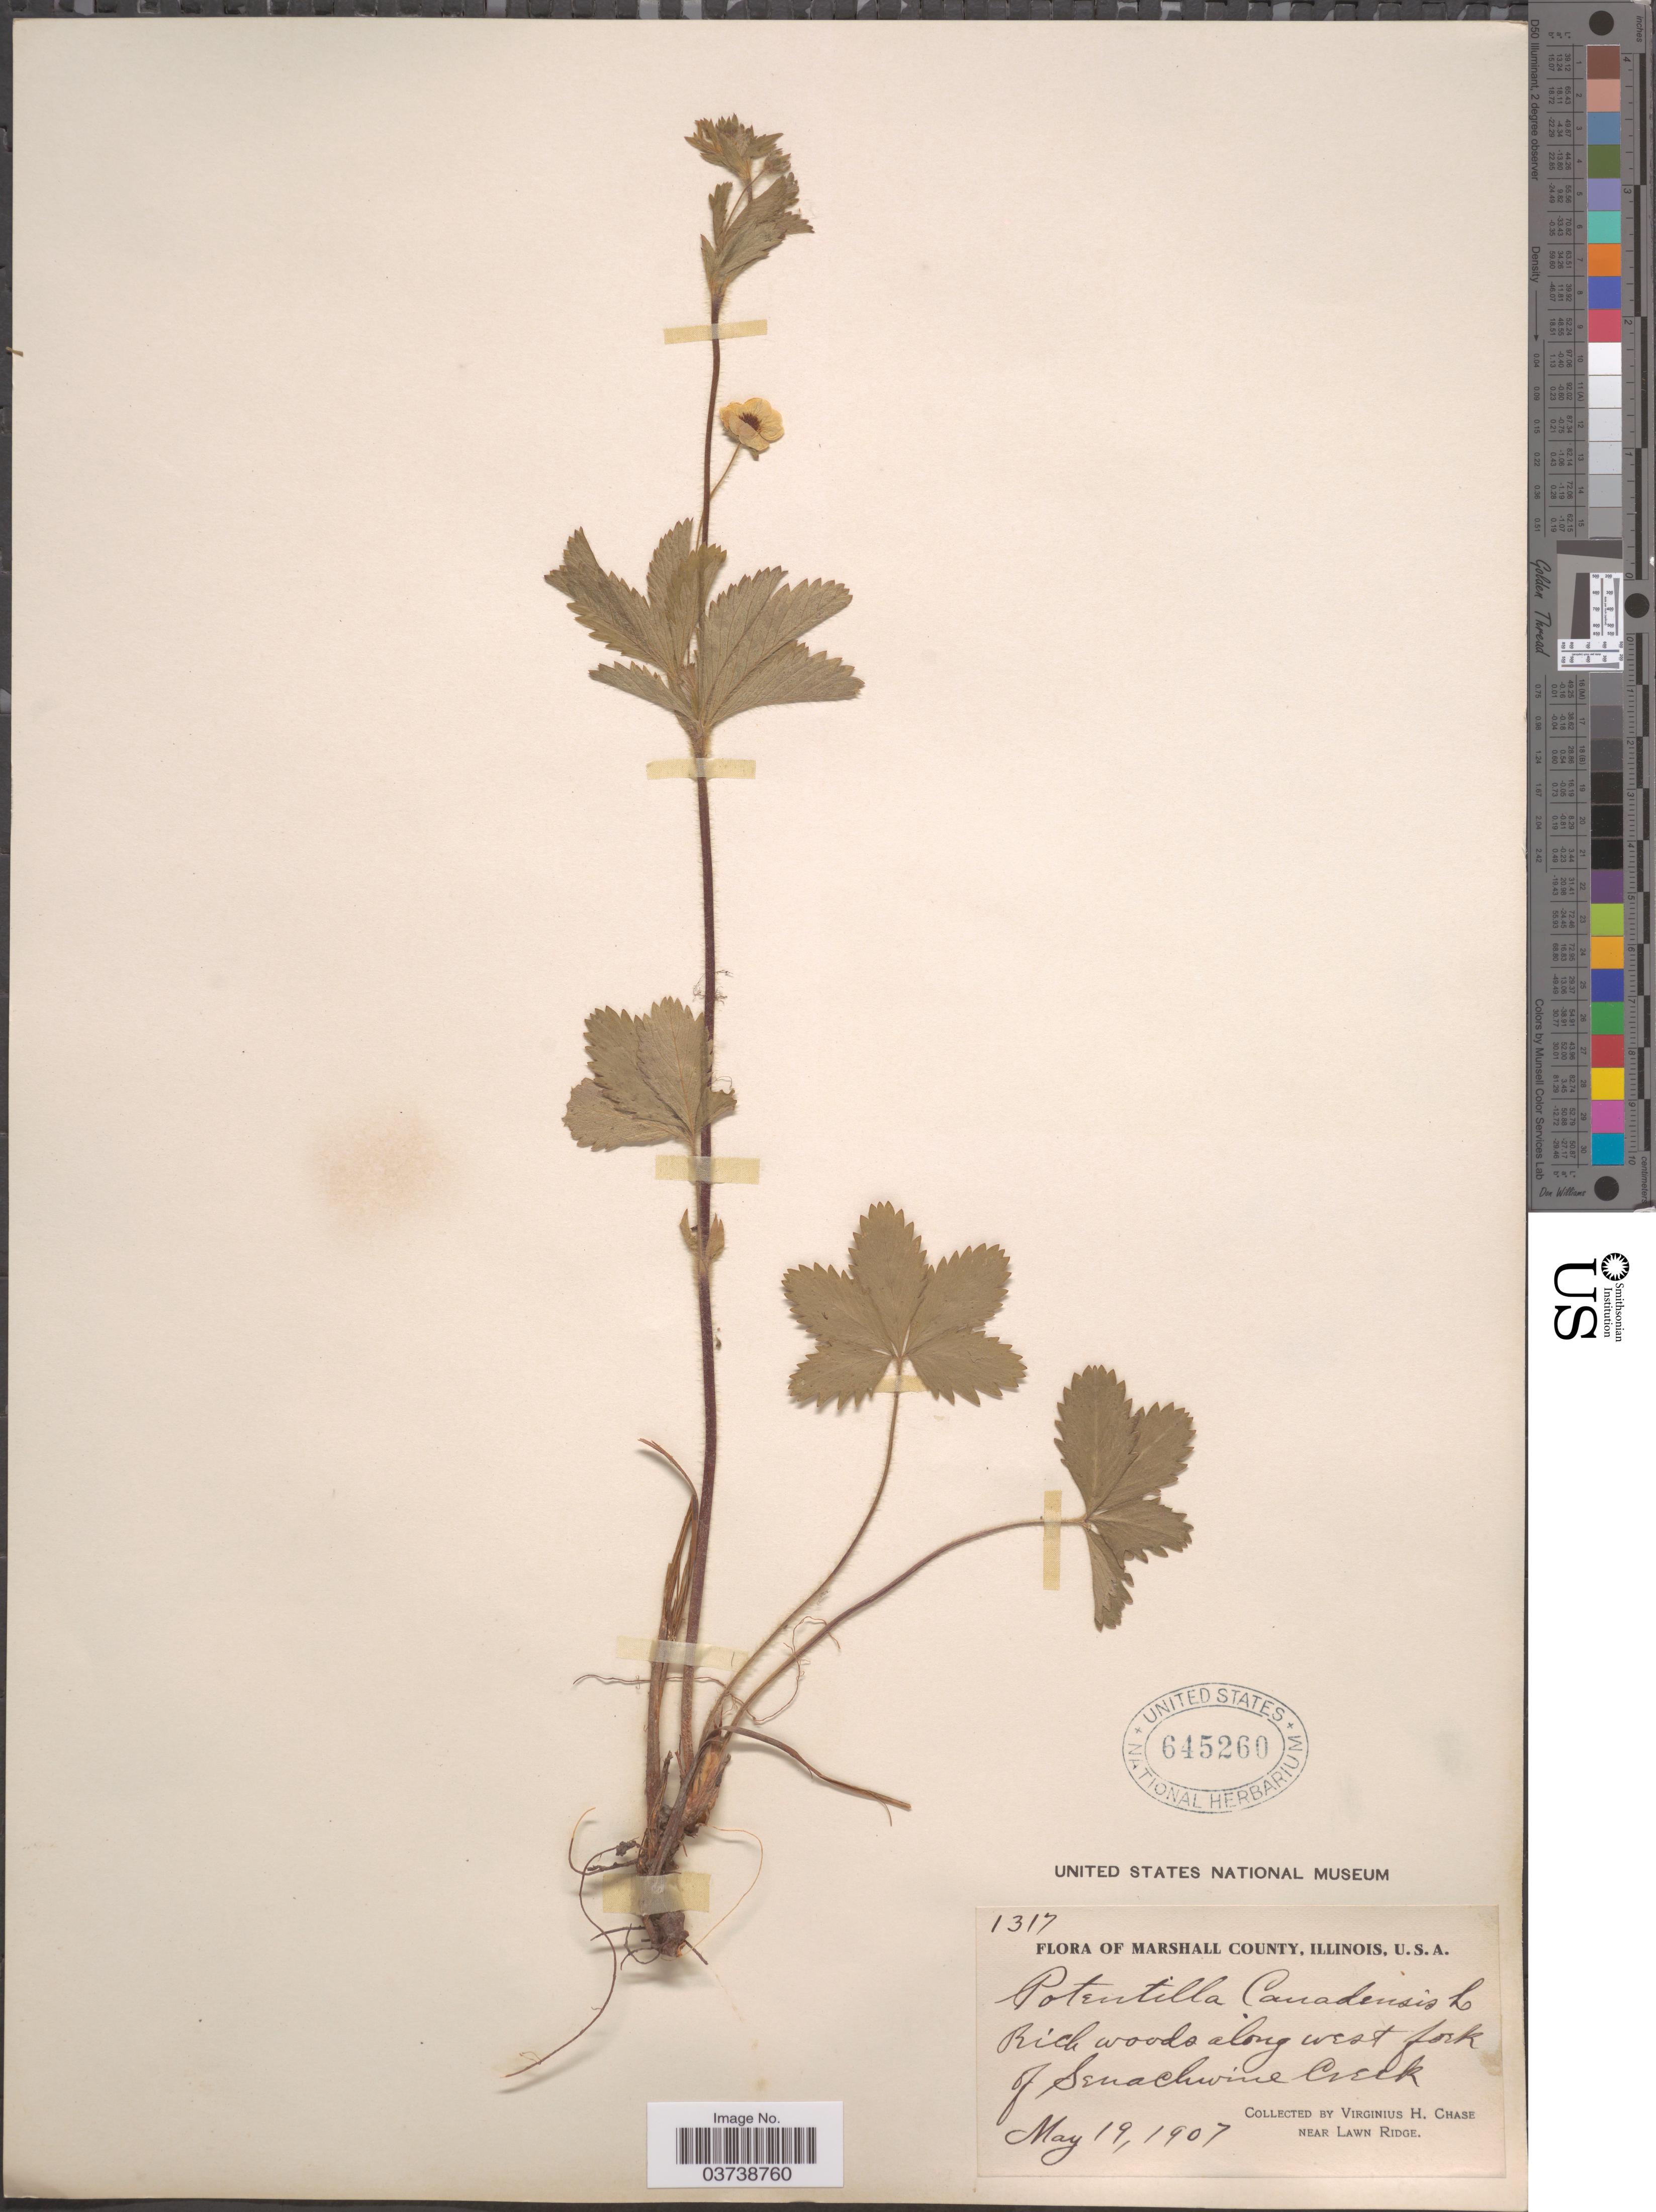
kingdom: Plantae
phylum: Tracheophyta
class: Magnoliopsida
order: Rosales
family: Rosaceae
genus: Potentilla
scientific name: Potentilla canadensis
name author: L.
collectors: V. H. Chase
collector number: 1317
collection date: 1907-05-19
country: United States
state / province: Illinois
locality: Marshall County. Along west fork of Senachwine Creek. Near Lawn Ridge.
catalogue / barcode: US 645260